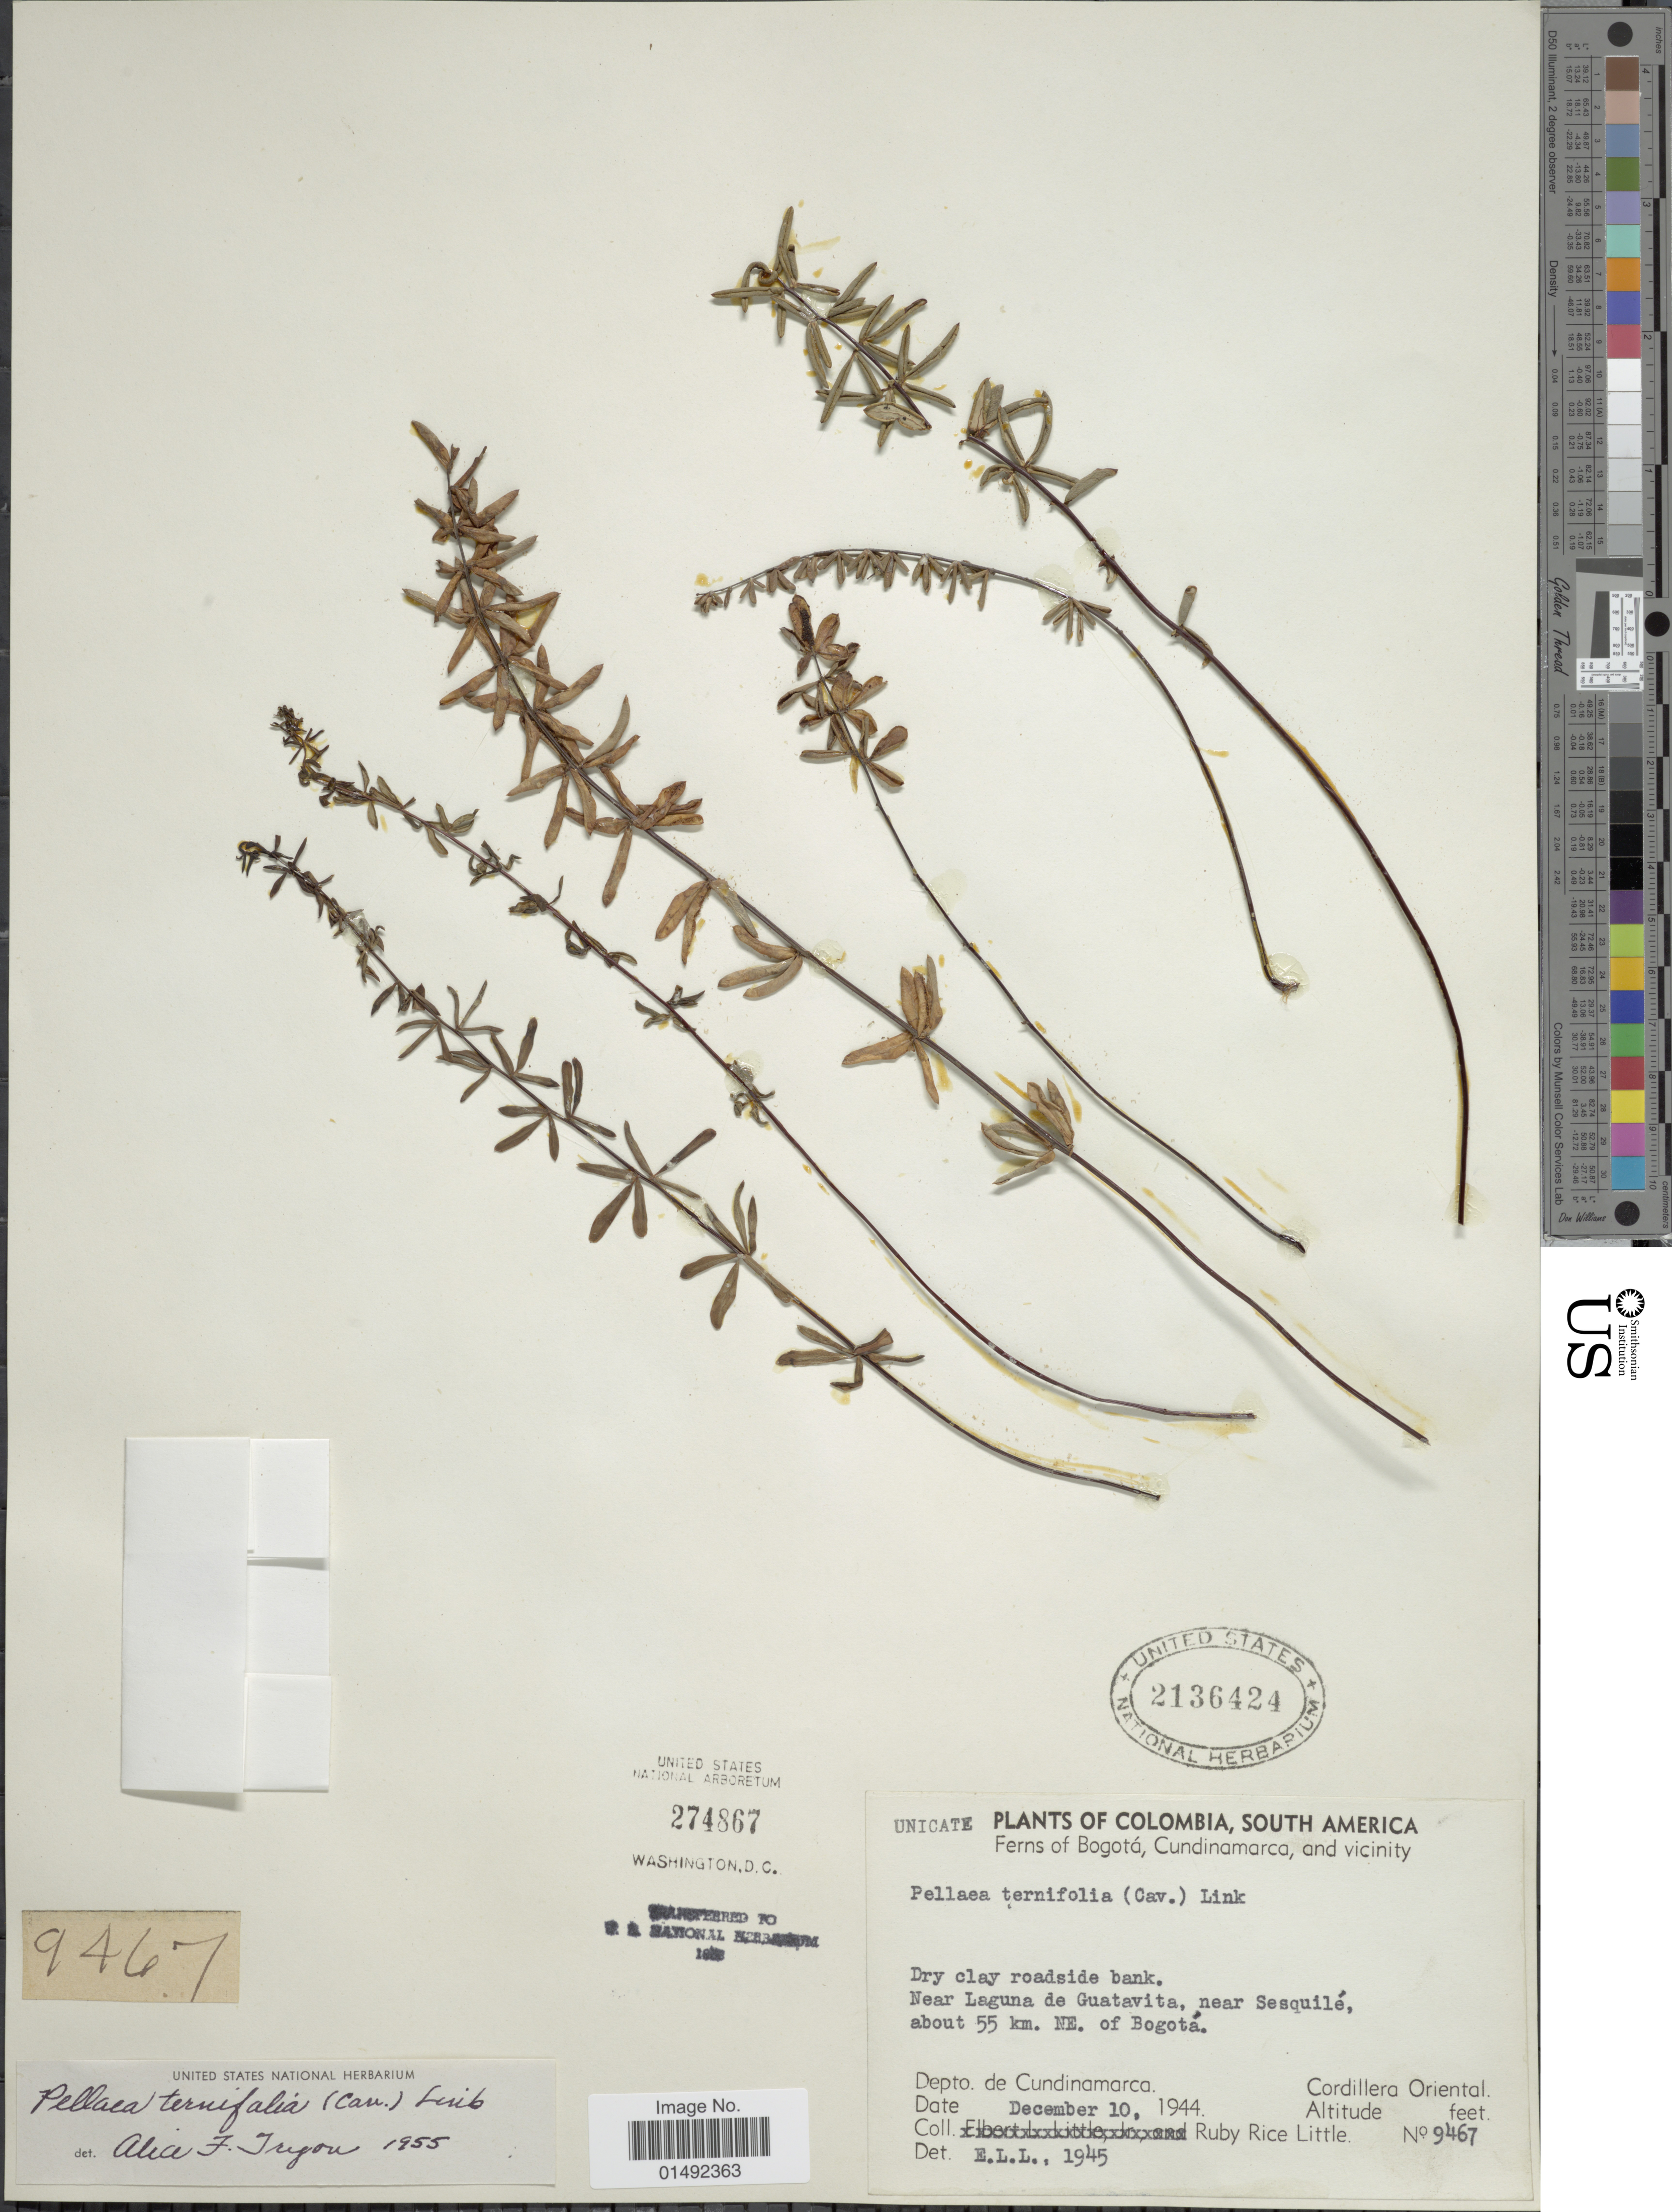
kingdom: Plantae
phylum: Tracheophyta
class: Polypodiopsida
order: Polypodiales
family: Pteridaceae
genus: Pellaea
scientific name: Pellaea ternifolia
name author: (Cav.) Link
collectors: R. R. Little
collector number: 9467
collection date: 1944-12-10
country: Colombia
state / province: Cundinamarca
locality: Ferns of Bogotá, and vicinity, Near Laguna de Guatavita, near Sesquilé, about 55 km NE of Bogotá, Depto de Cundinamarca, Cordillera Oriental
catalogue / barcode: US 2136424